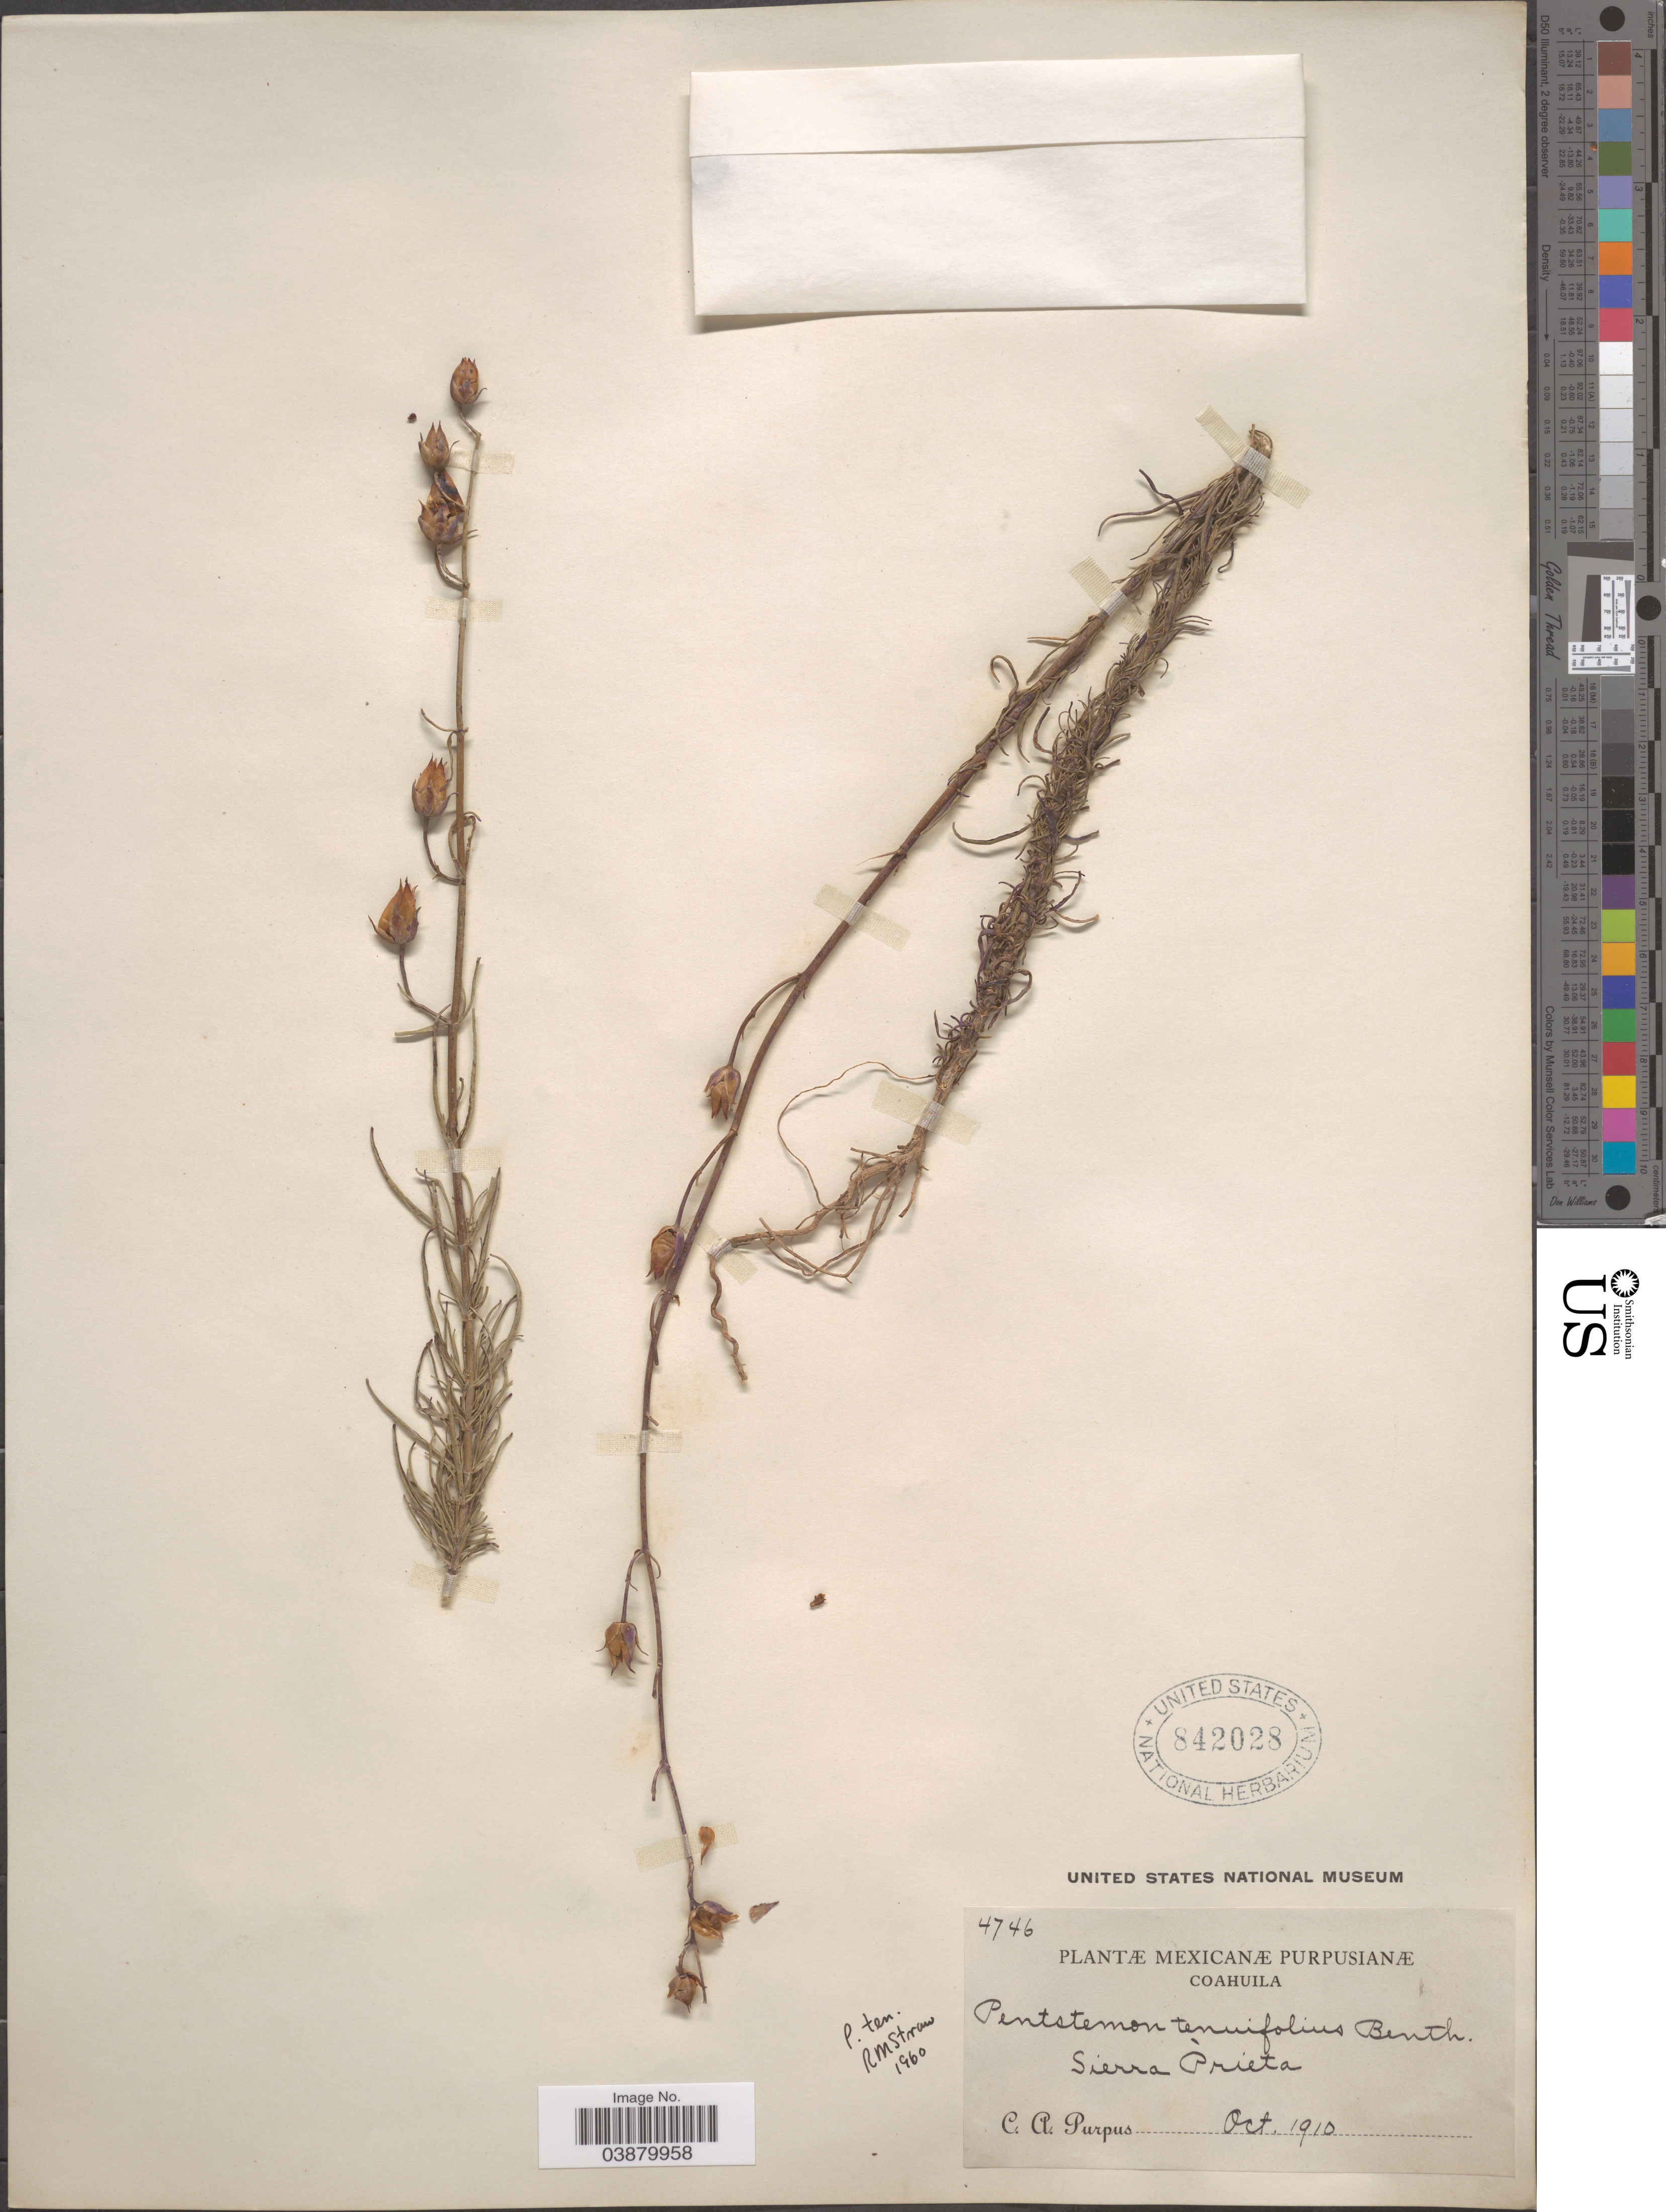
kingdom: Plantae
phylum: Tracheophyta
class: Magnoliopsida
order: Lamiales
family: Plantaginaceae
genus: Penstemon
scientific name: Penstemon tenuifolius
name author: Benth.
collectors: C. A. Purpus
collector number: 4746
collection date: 1910-10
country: Mexico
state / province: Coahuila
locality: Sierra Prieta.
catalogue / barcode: US 842028